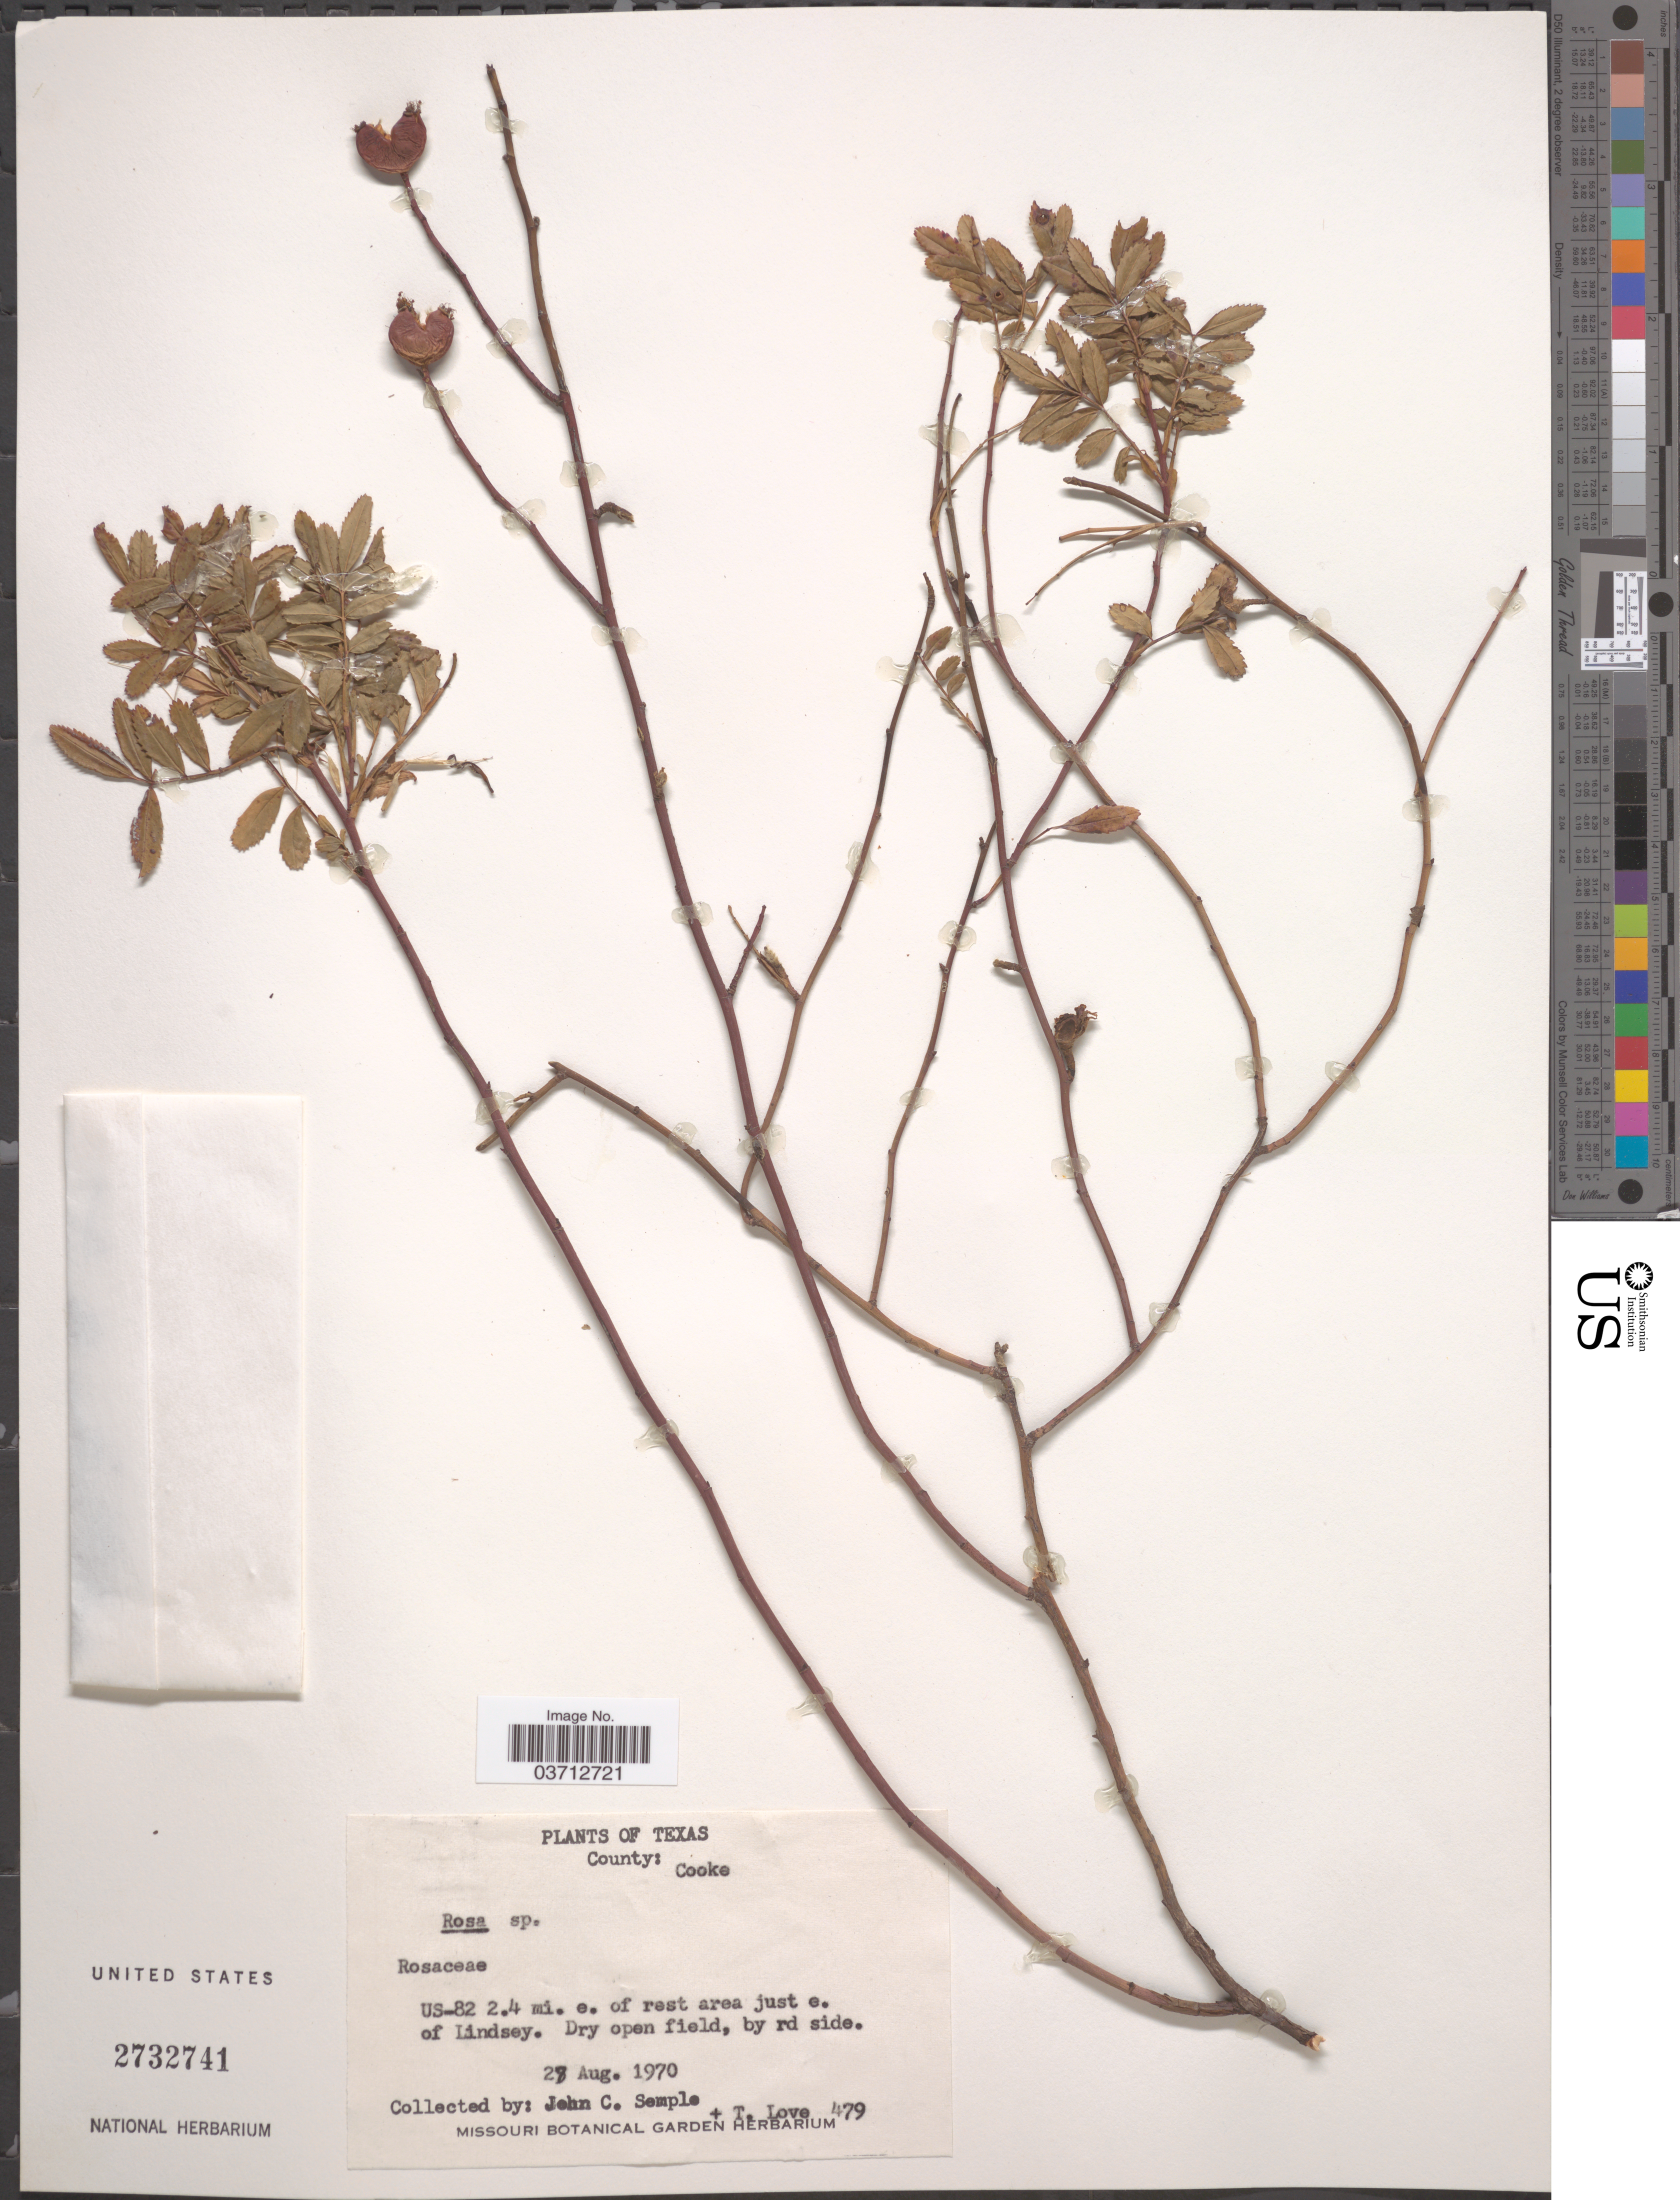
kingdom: Plantae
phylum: Tracheophyta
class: Magnoliopsida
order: Rosales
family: Rosaceae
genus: Rosa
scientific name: Rosa sp.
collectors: J. C. Semple & T. Love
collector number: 479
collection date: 1970-08-27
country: United States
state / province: Texas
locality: County: Cooke. US-82 2.4 mi. e. of rest area just e. of Lindsey.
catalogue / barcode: US 2732741